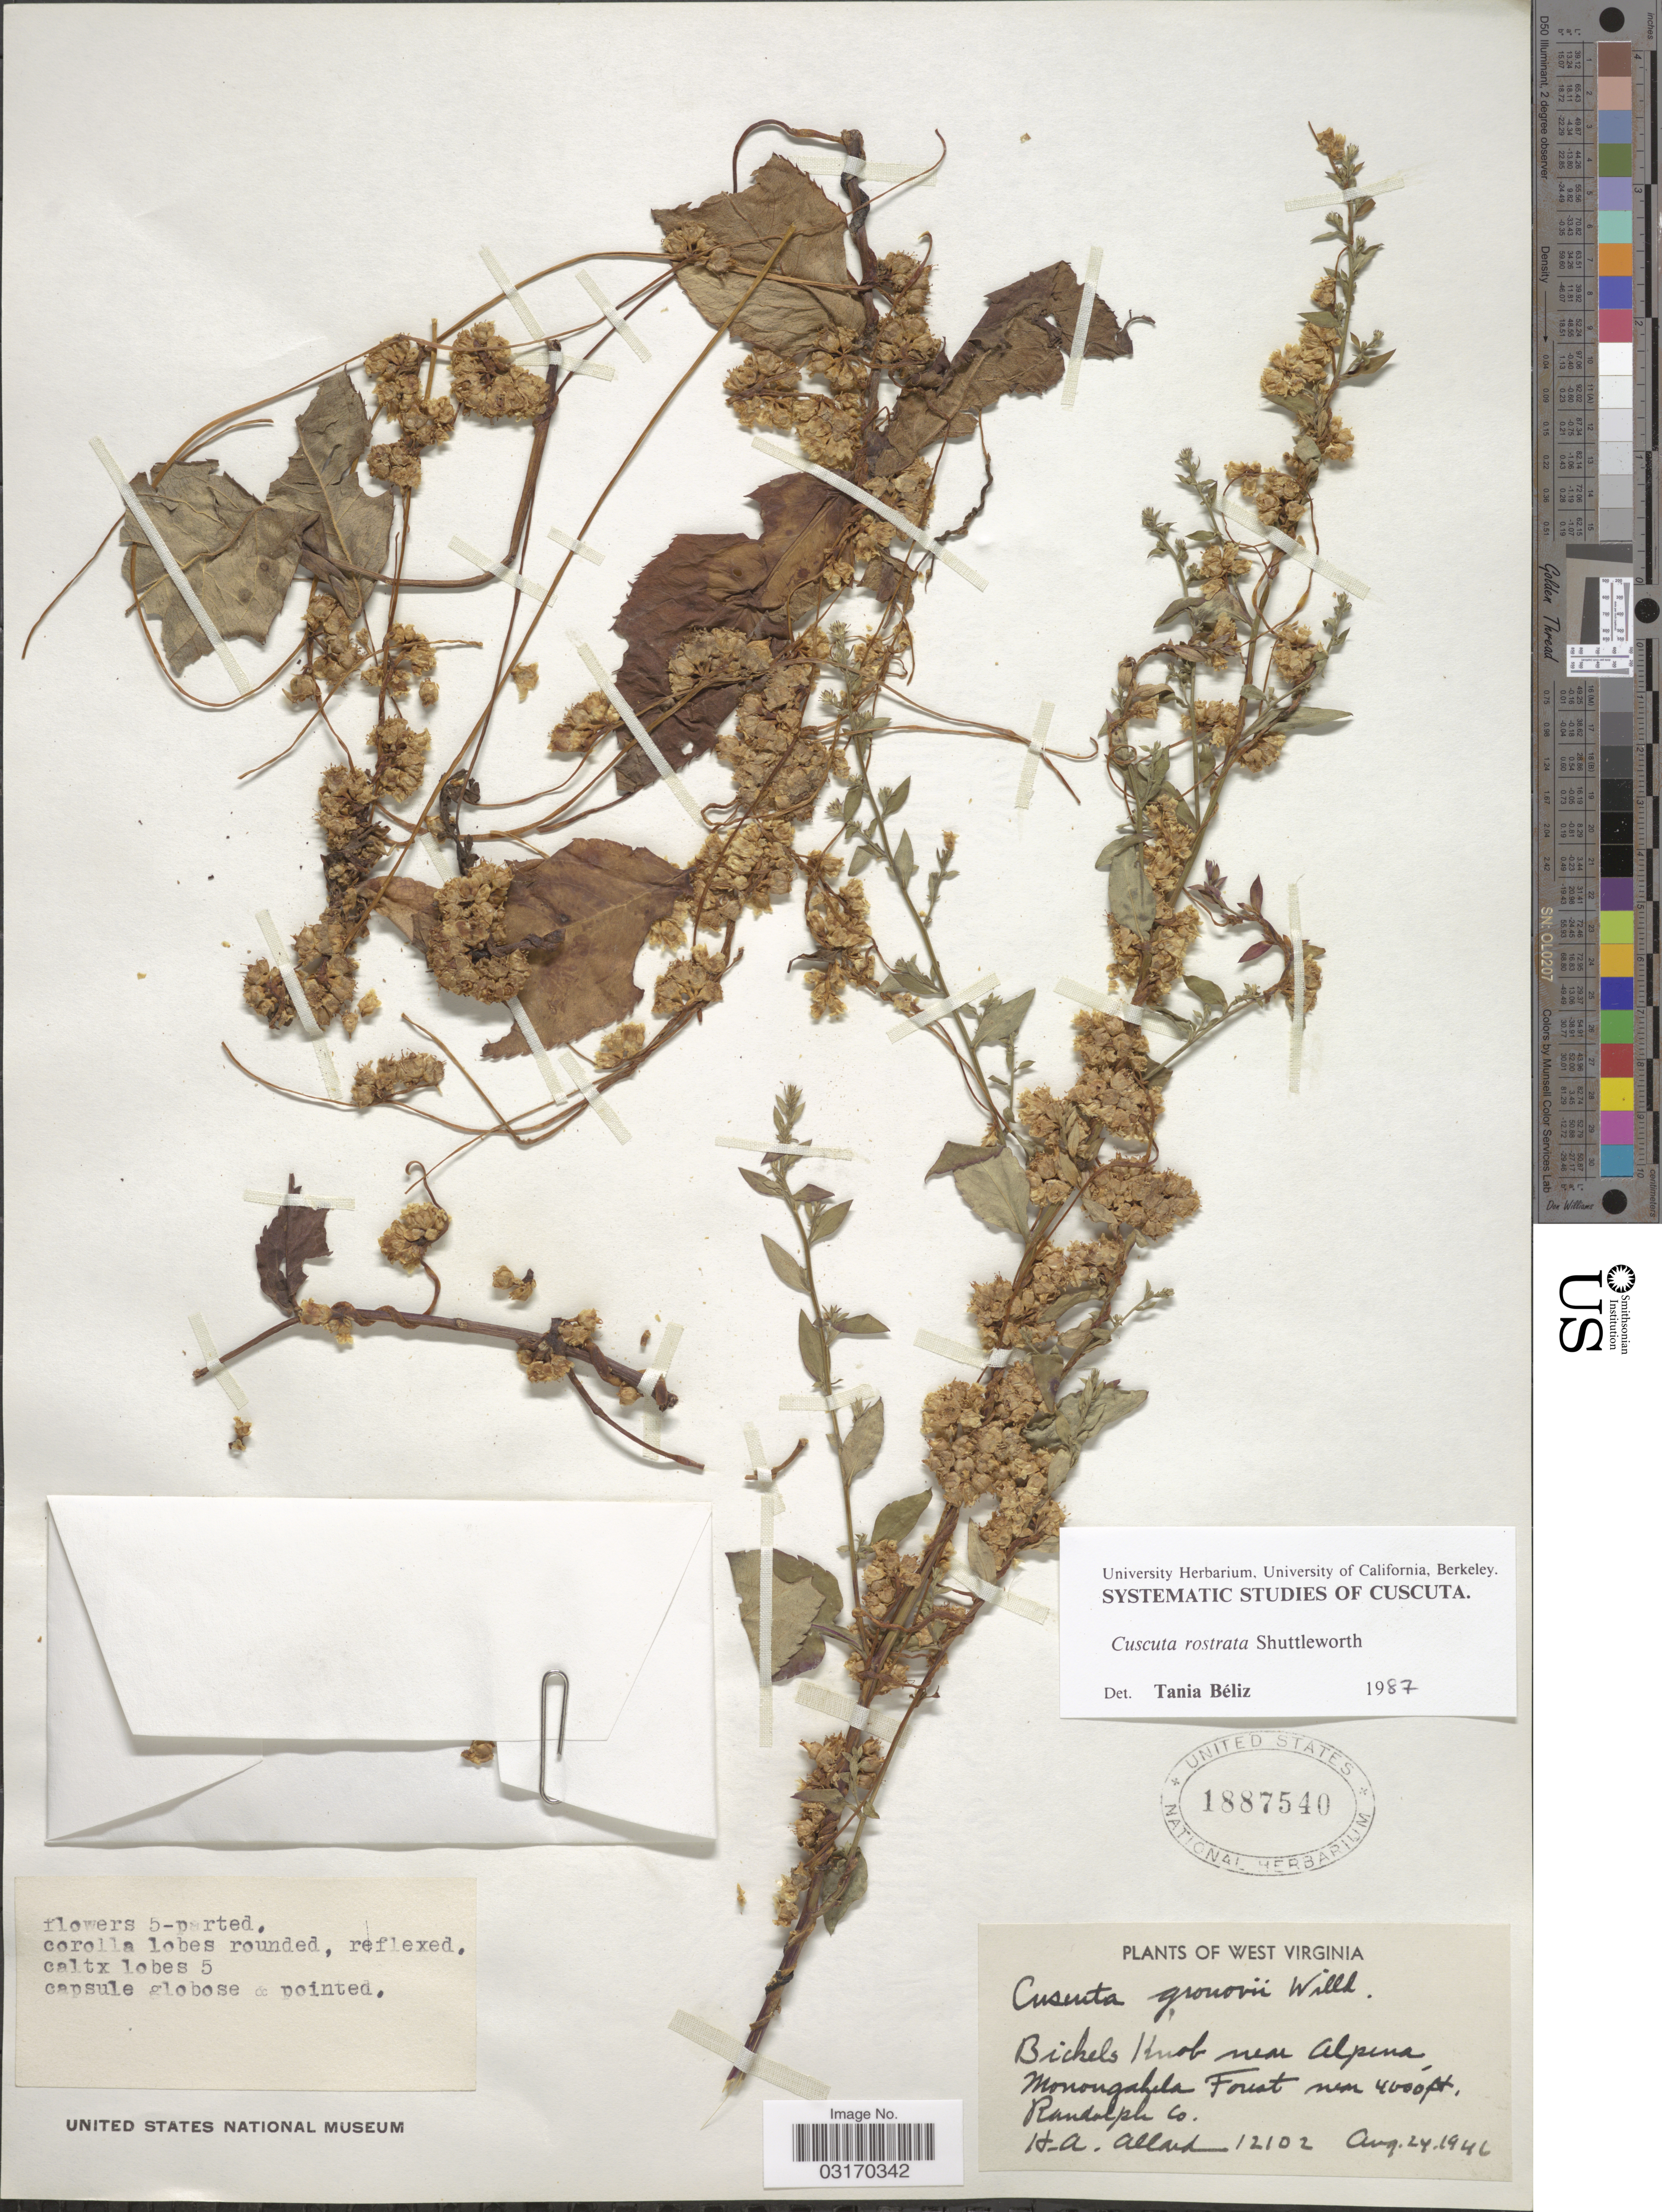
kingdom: Plantae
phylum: Tracheophyta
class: Magnoliopsida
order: Solanales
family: Convolvulaceae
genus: Cuscuta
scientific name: Cuscuta rostrata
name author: Shuttlew. ex Engelm. & A. Gray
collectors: H. A. Allard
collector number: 12102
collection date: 1946-08-24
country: United States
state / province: West Virginia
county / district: Randolph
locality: Bickels Knob near Alpina Monongahela Forest. Randolph Co.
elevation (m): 1219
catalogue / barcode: US 1887540